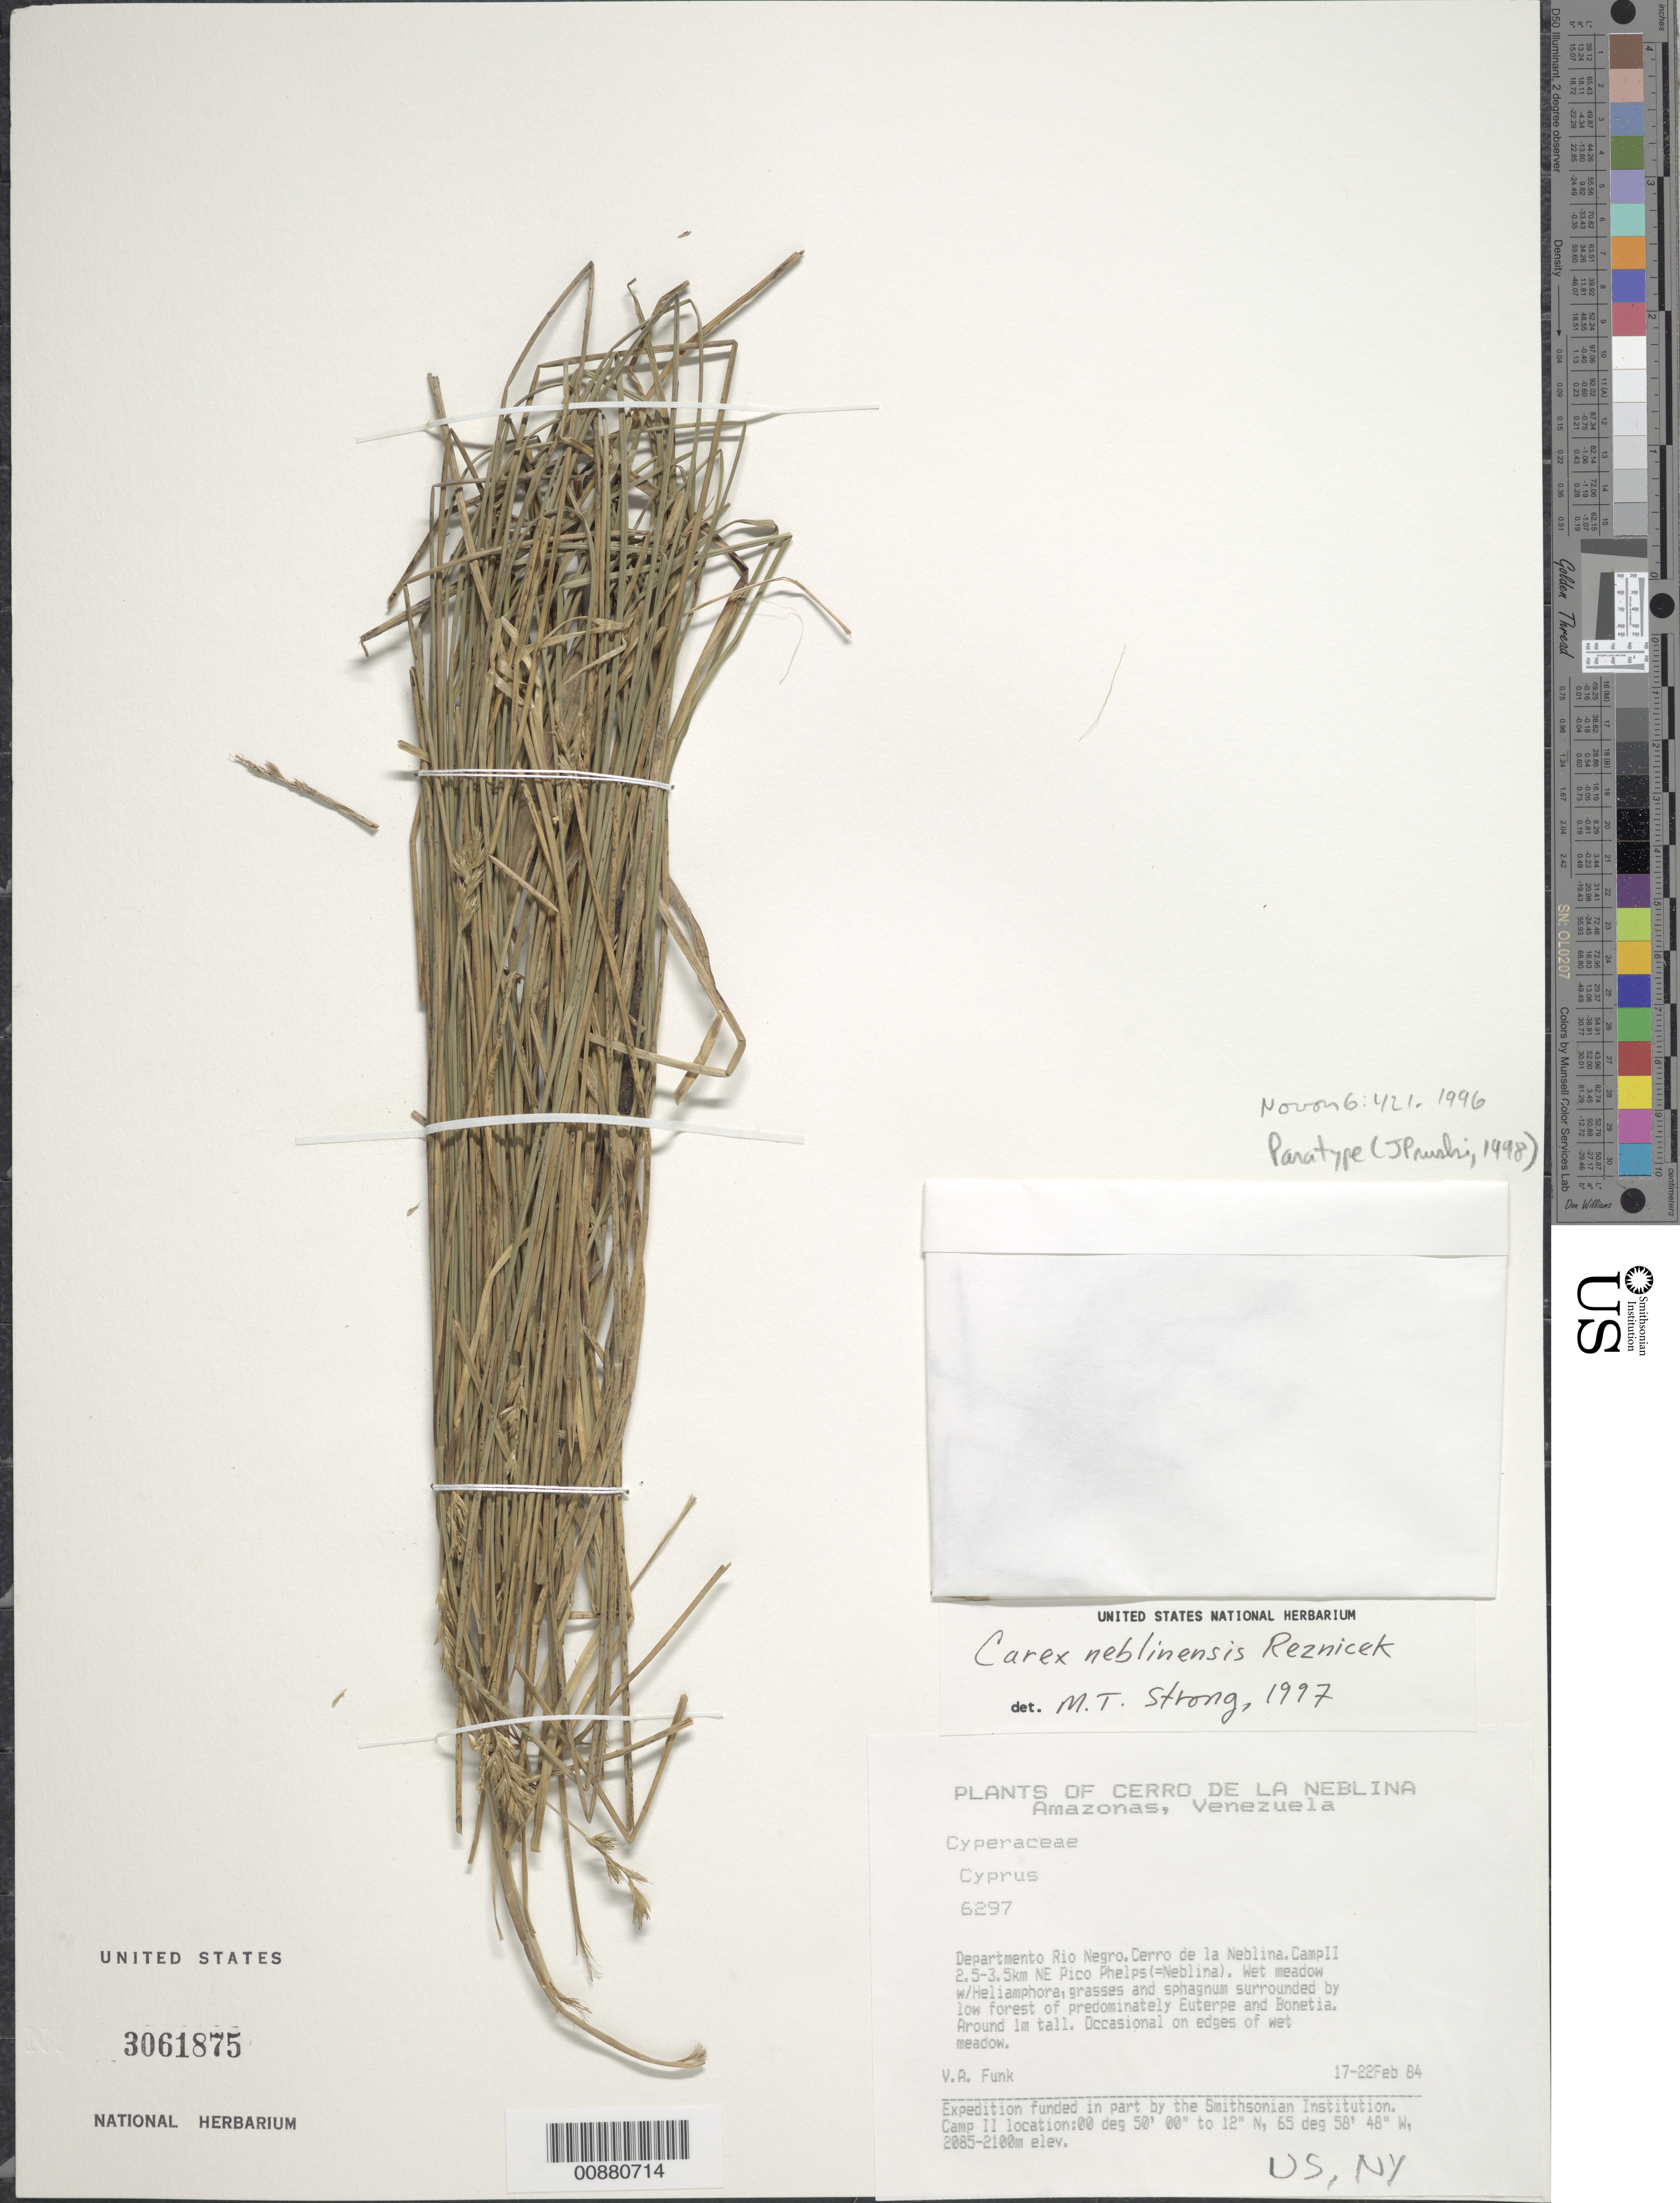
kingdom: Plantae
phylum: Tracheophyta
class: Liliopsida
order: Poales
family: Cyperaceae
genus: Carex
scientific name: Carex neblinensis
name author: Reznicek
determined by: Strong, M. T., (US), Smithsonian Institution - National Museum of Natural History (UNITED STATES)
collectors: V. Funk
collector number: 6297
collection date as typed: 17-Feb-84 to 22-Feb-84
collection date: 1984-02-17/1984-02-22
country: Venezuela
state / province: Amazonas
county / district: Río Negro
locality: Cerro de la Neblina, Camp II 2.5-3.5 km NE Pico Phelps (=Neblina)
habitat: Wet meadow w/ Heliamphora, grasses and sphagnum surrounded by low forest of predominately Euterpe and Bonetia; on edges of wet meadow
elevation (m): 2085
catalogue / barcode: US 3061875